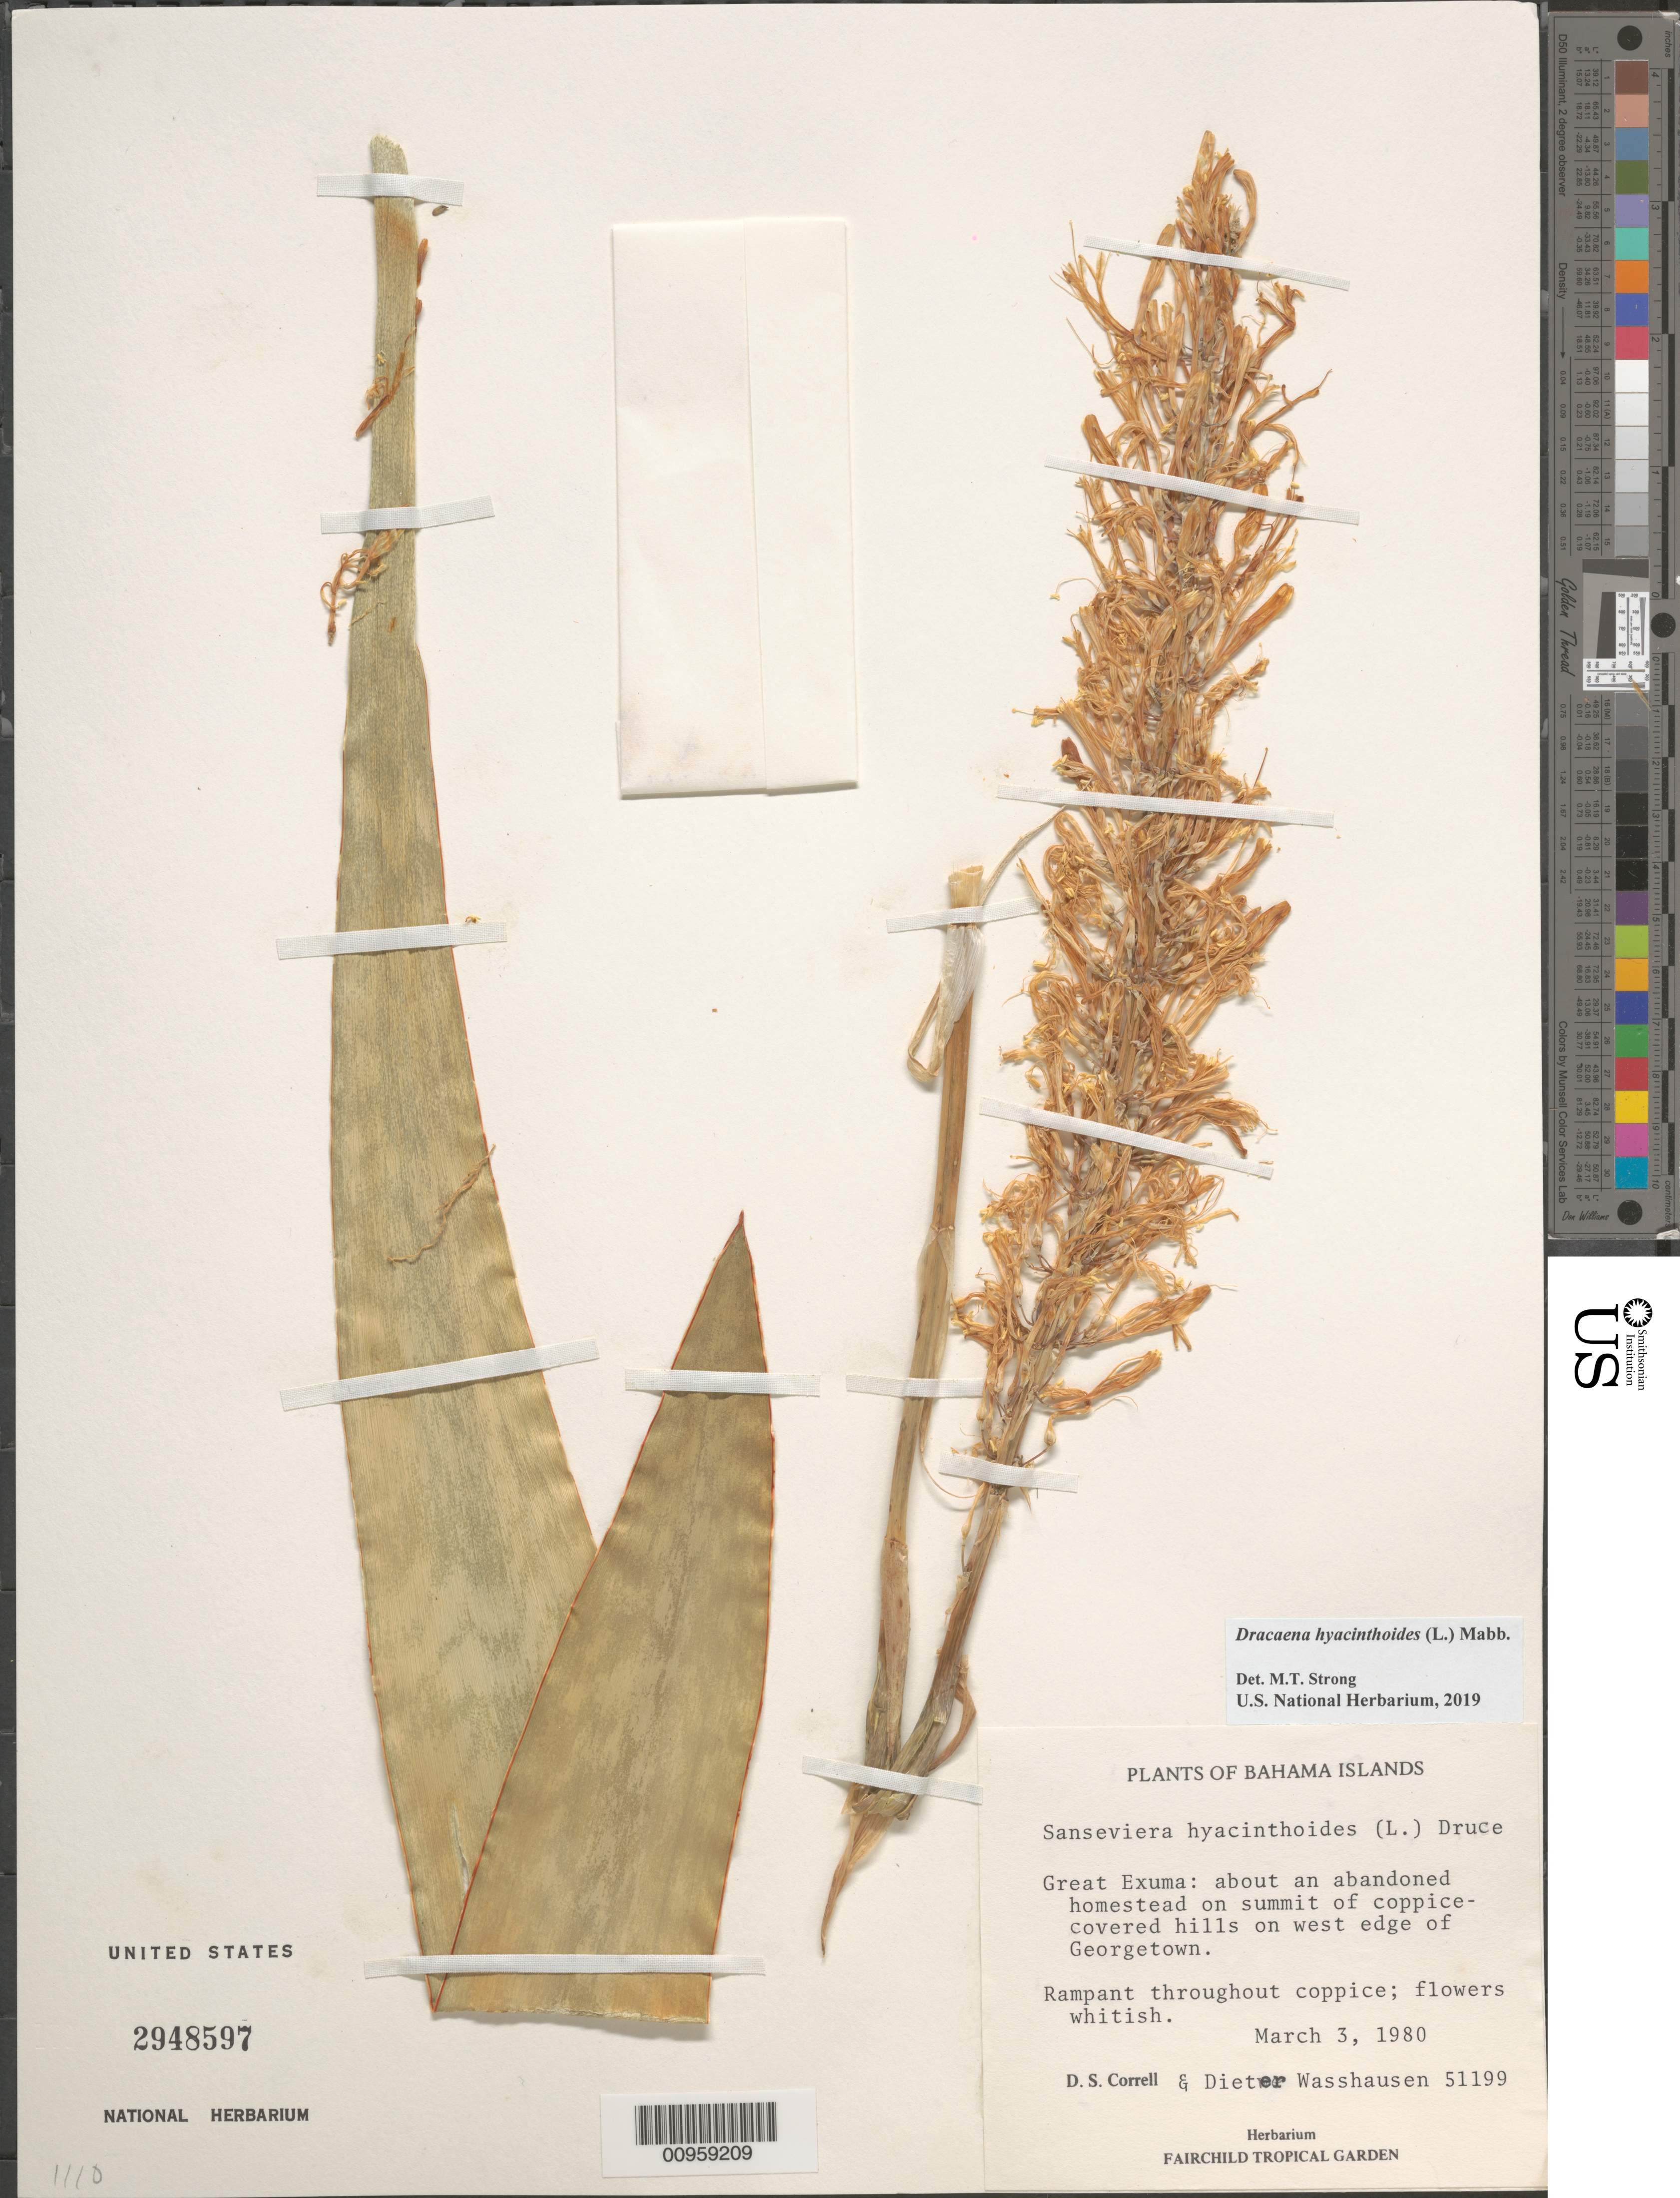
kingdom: Plantae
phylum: Tracheophyta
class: Liliopsida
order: Asparagales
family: Asparagaceae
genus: Dracaena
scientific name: Dracaena hyacinthoides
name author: (L.) Mabb.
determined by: Strong, Mark T., (BOT), Smithsonian Institution - National Museum of Natural History (UNITED STATES)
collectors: D. S. Correll & D. C. Wasshausen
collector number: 51199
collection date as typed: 03 Mar 1980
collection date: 1980-03-03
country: Bahamas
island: Great Exuma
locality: West edge of Georgetown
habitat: About an abondoned homestead on summit of coppice-covered hill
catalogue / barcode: US 2948597